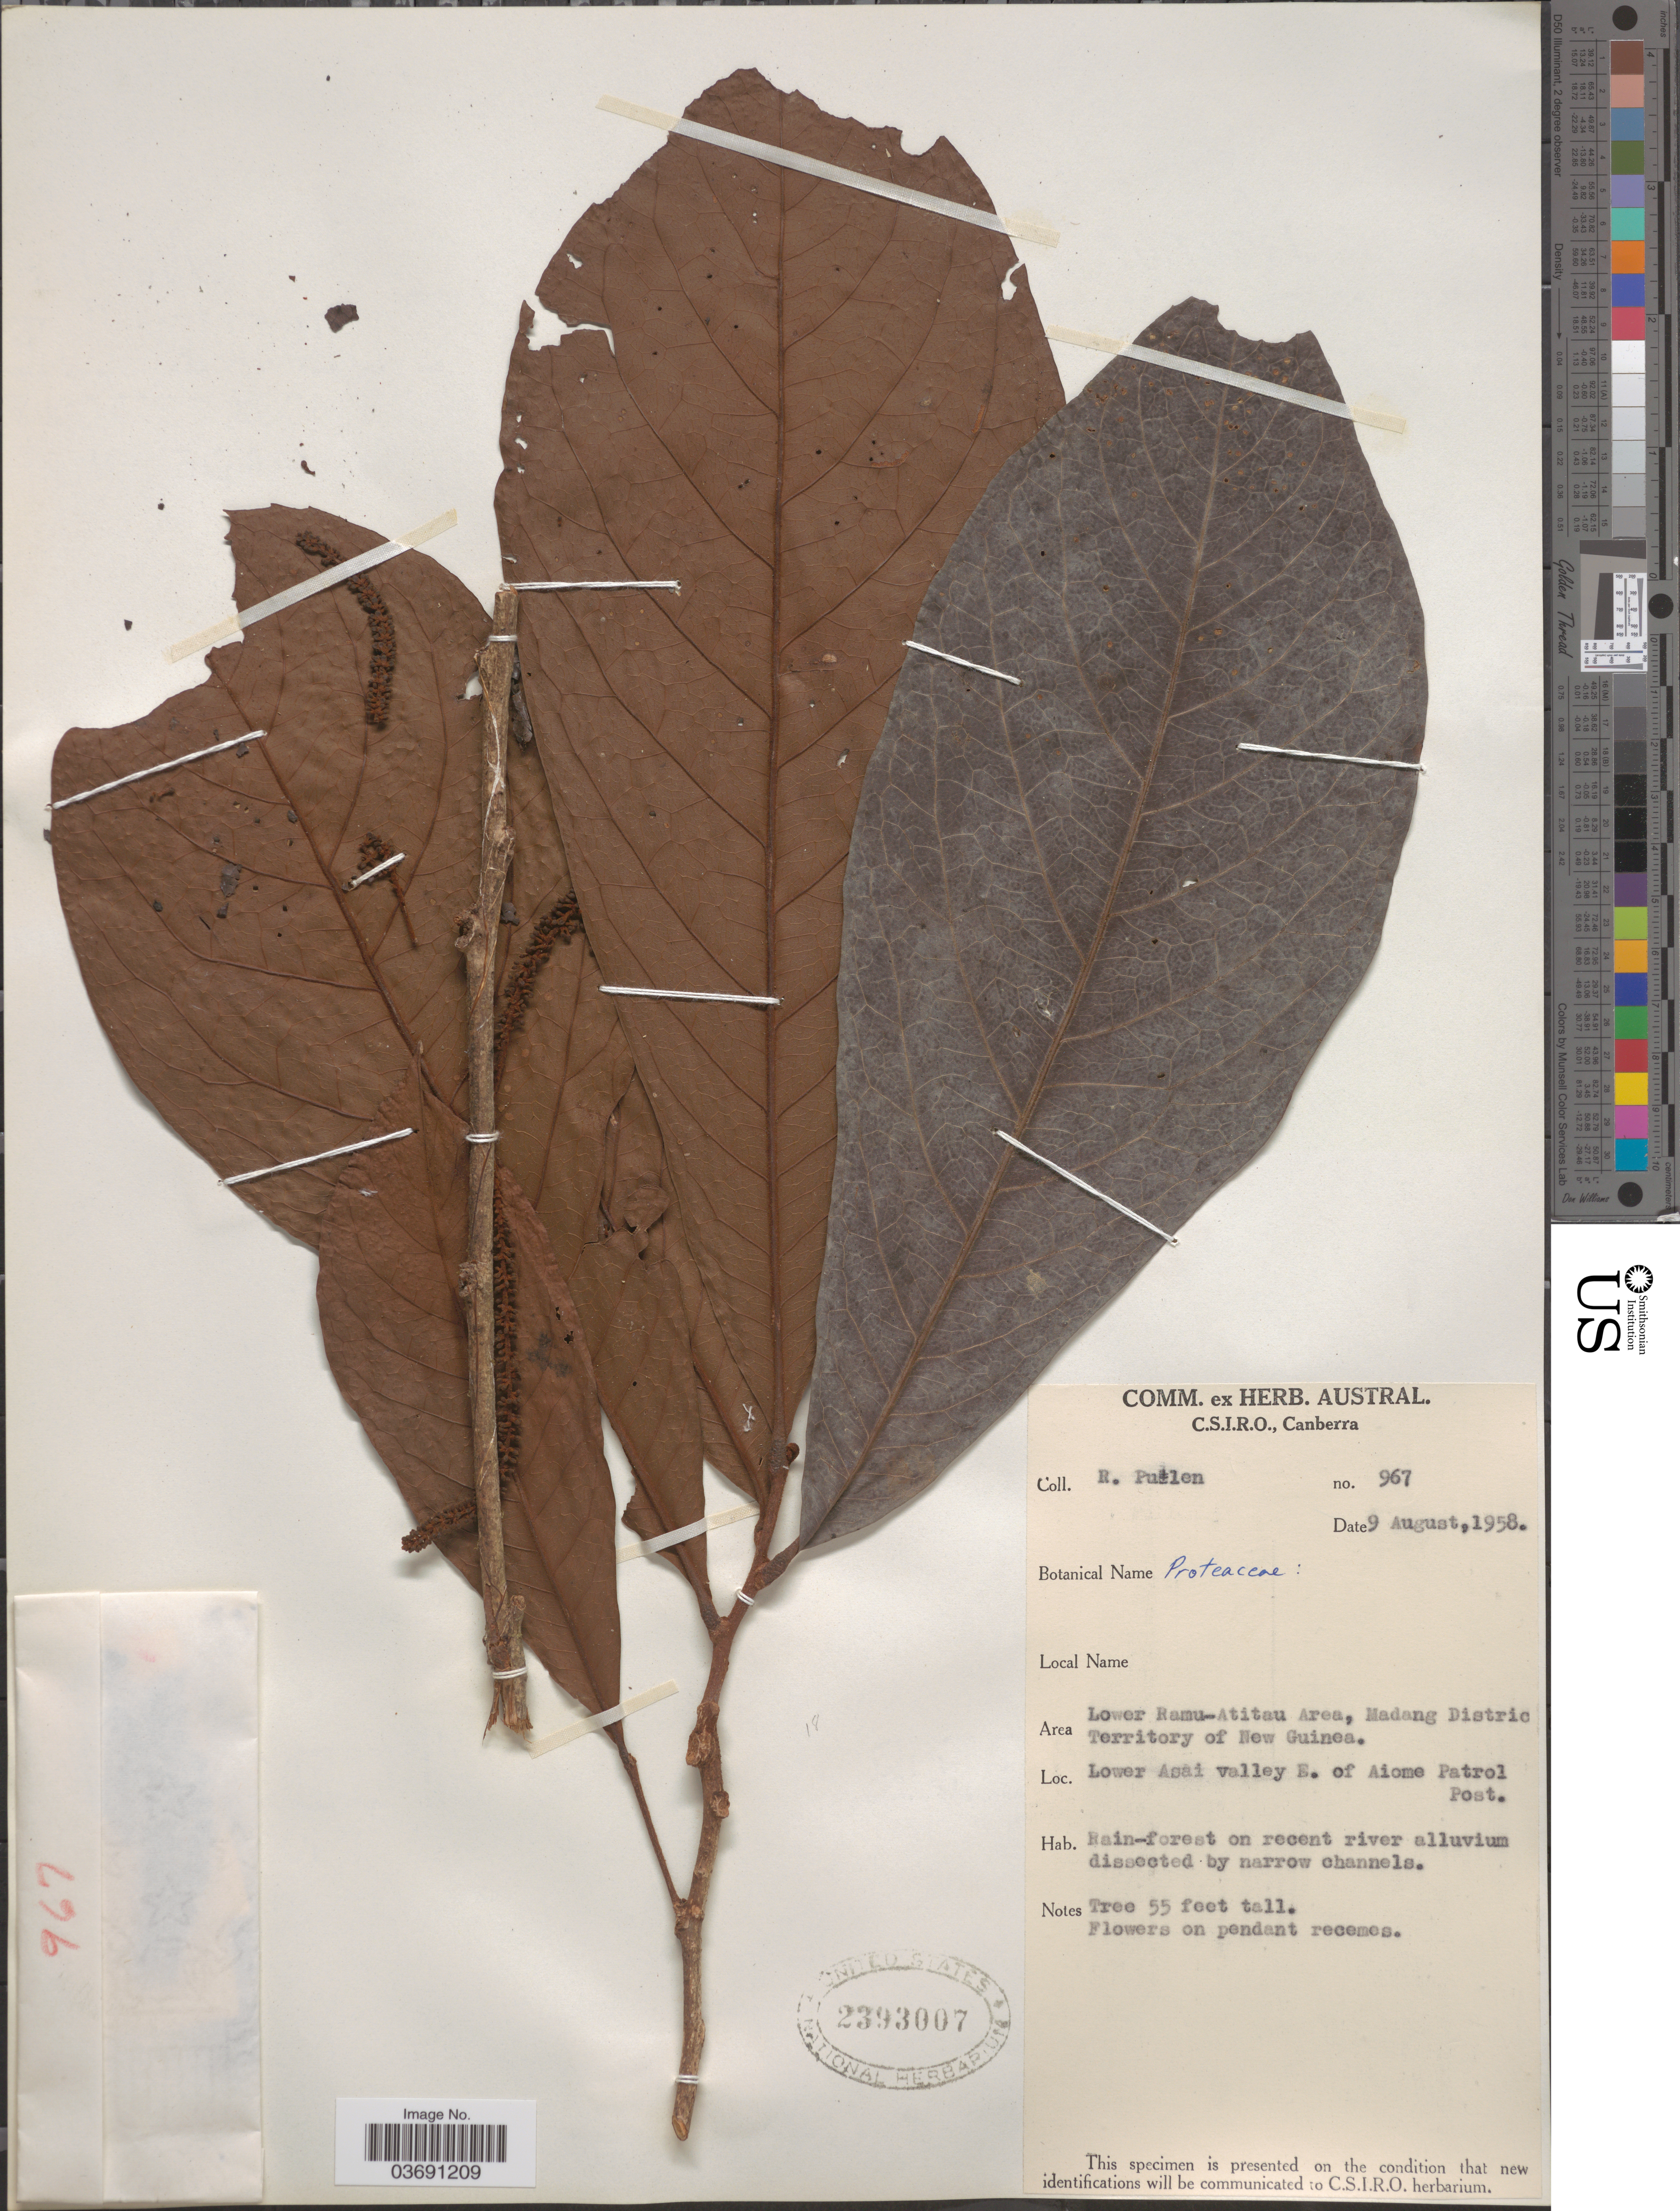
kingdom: Plantae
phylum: Tracheophyta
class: Magnoliopsida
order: Proteales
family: Proteaceae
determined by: Foreman, D. B.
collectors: R. Pullen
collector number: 967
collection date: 1958-08-09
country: Papua New Guinea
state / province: Madang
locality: Area Lower Ramu-Atitau Area, Madang District Territory of New Guinea. Lower Asai valley E. of Aiome Patrol post.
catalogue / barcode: US 2393007